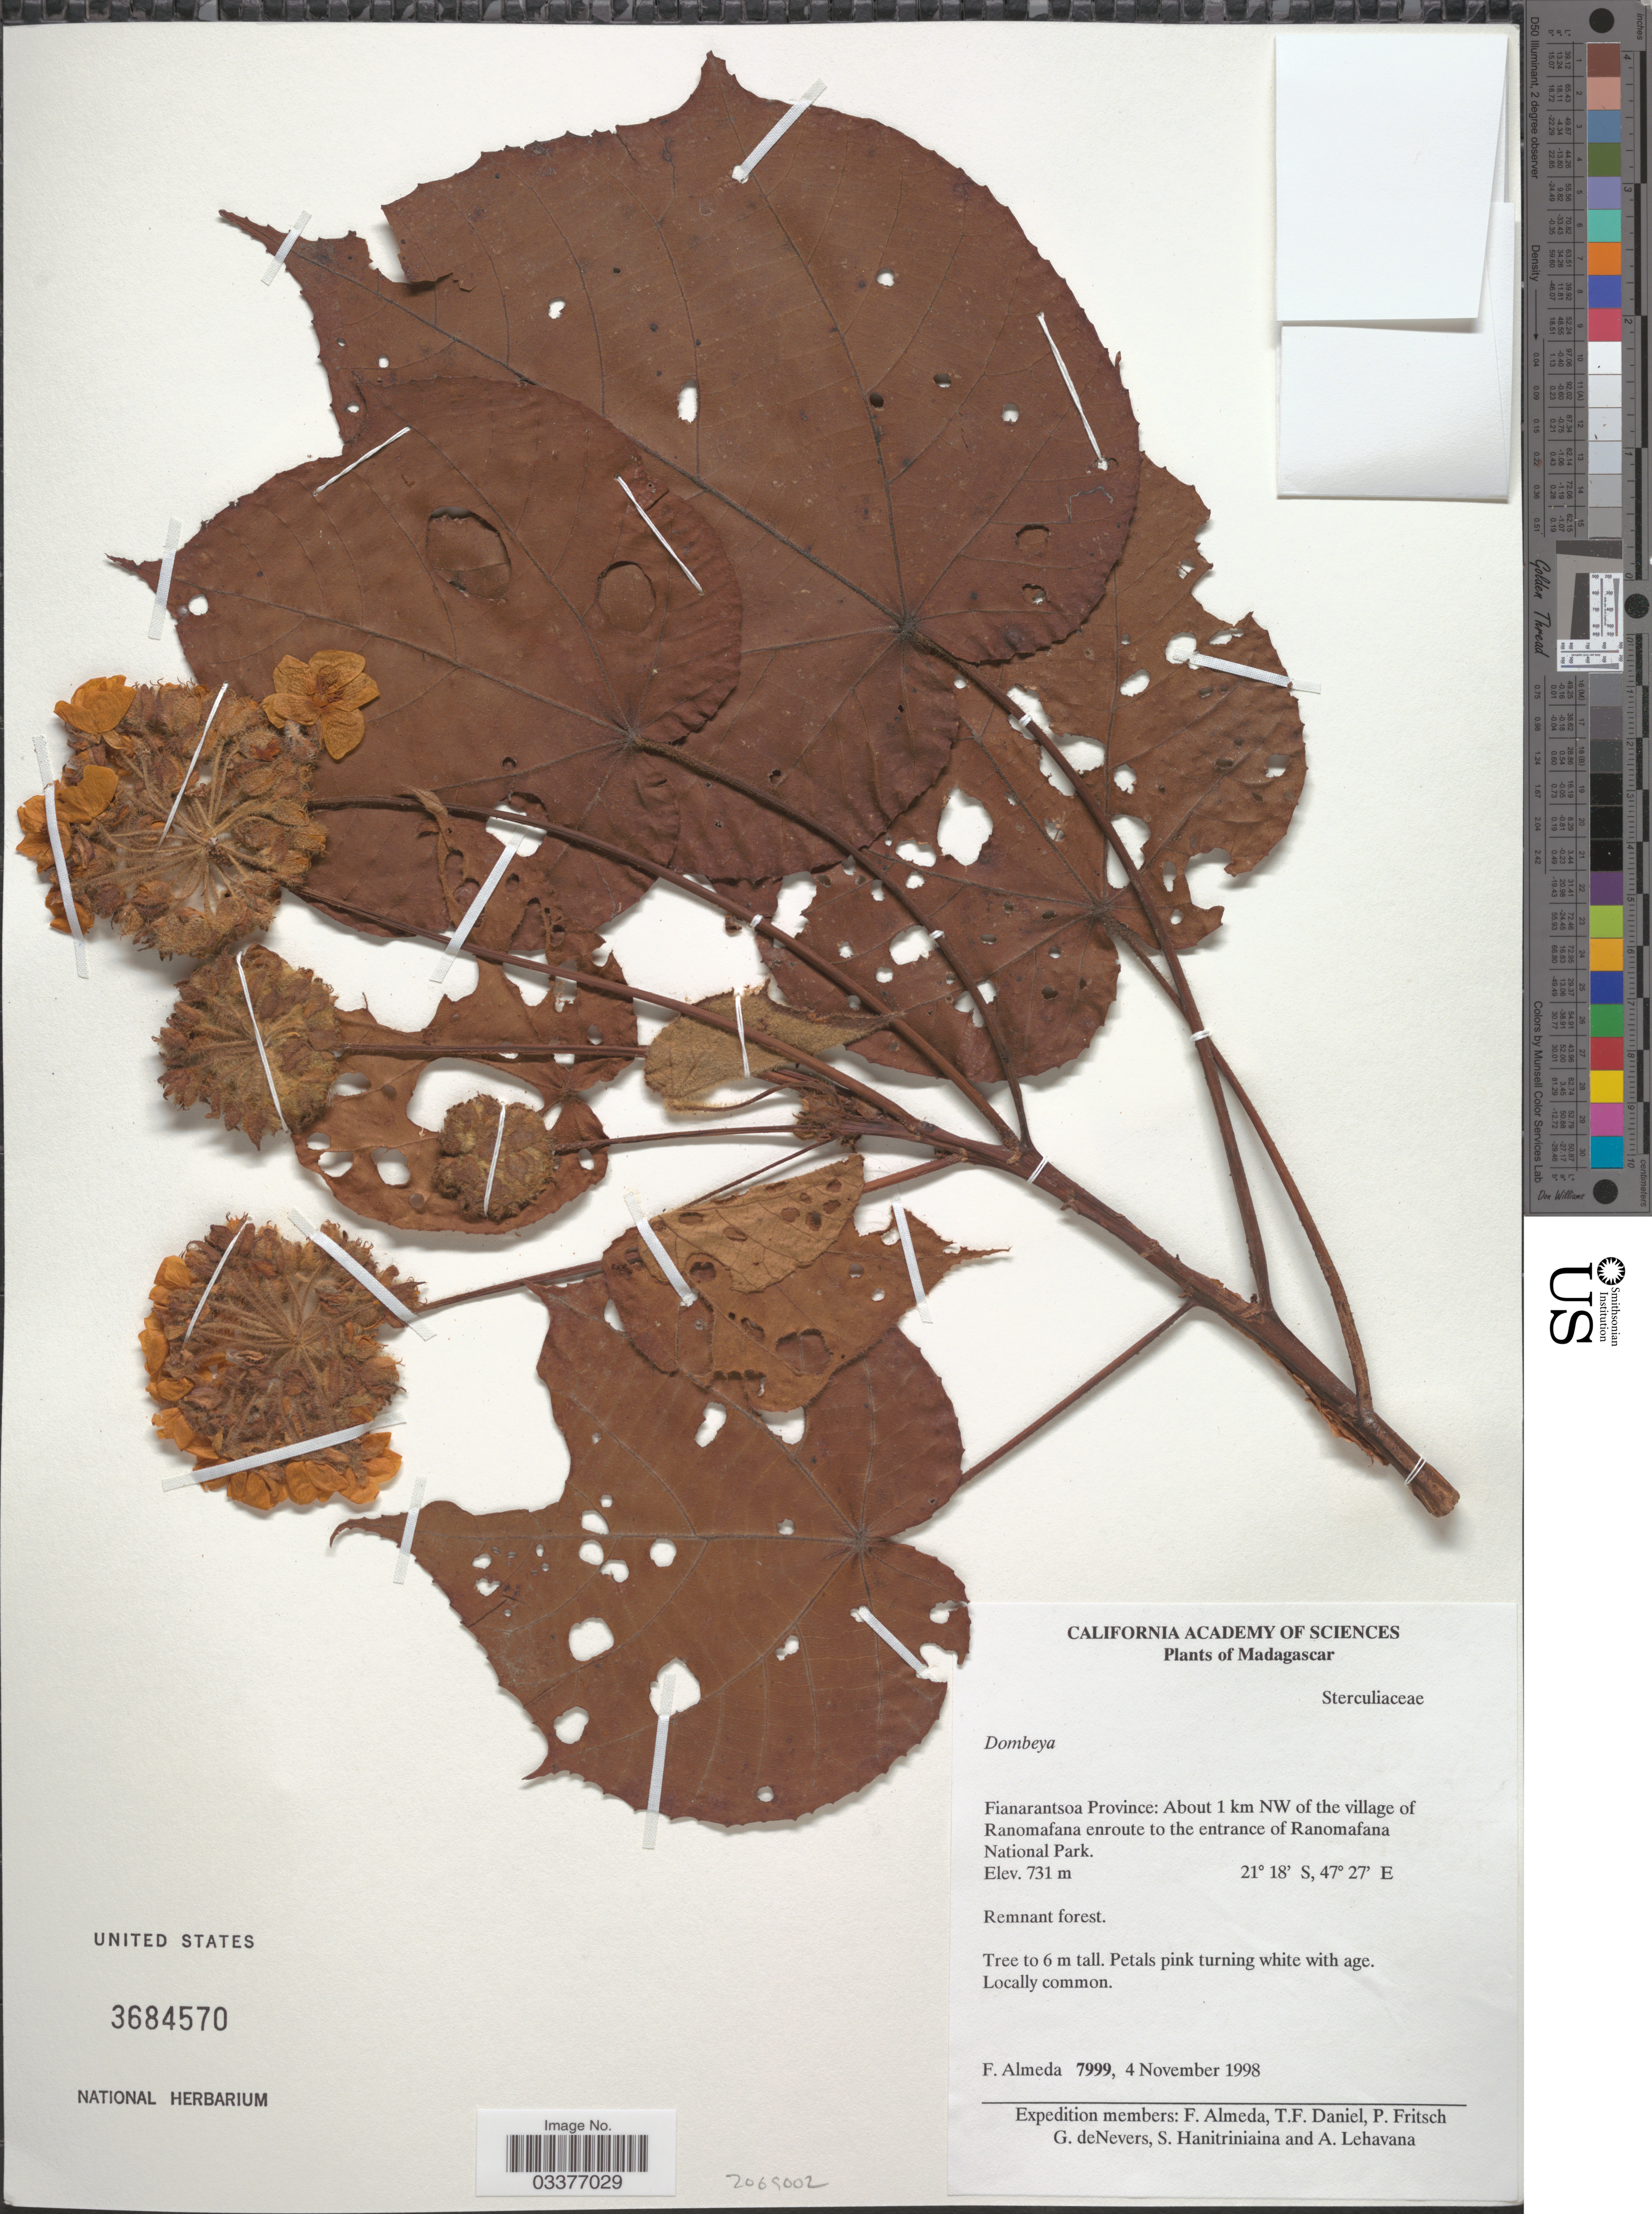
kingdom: Plantae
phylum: Tracheophyta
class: Magnoliopsida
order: Malvales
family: Malvaceae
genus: Dombeya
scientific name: Dombeya sp.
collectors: F. Almeda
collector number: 7999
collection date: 1998-11-04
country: Madagascar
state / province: Vatovavy Fitovinany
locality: About 1 km NW of the village of Ranomafana enroute to the entrance of Ranomafana National Park.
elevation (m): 731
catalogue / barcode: US 3684570